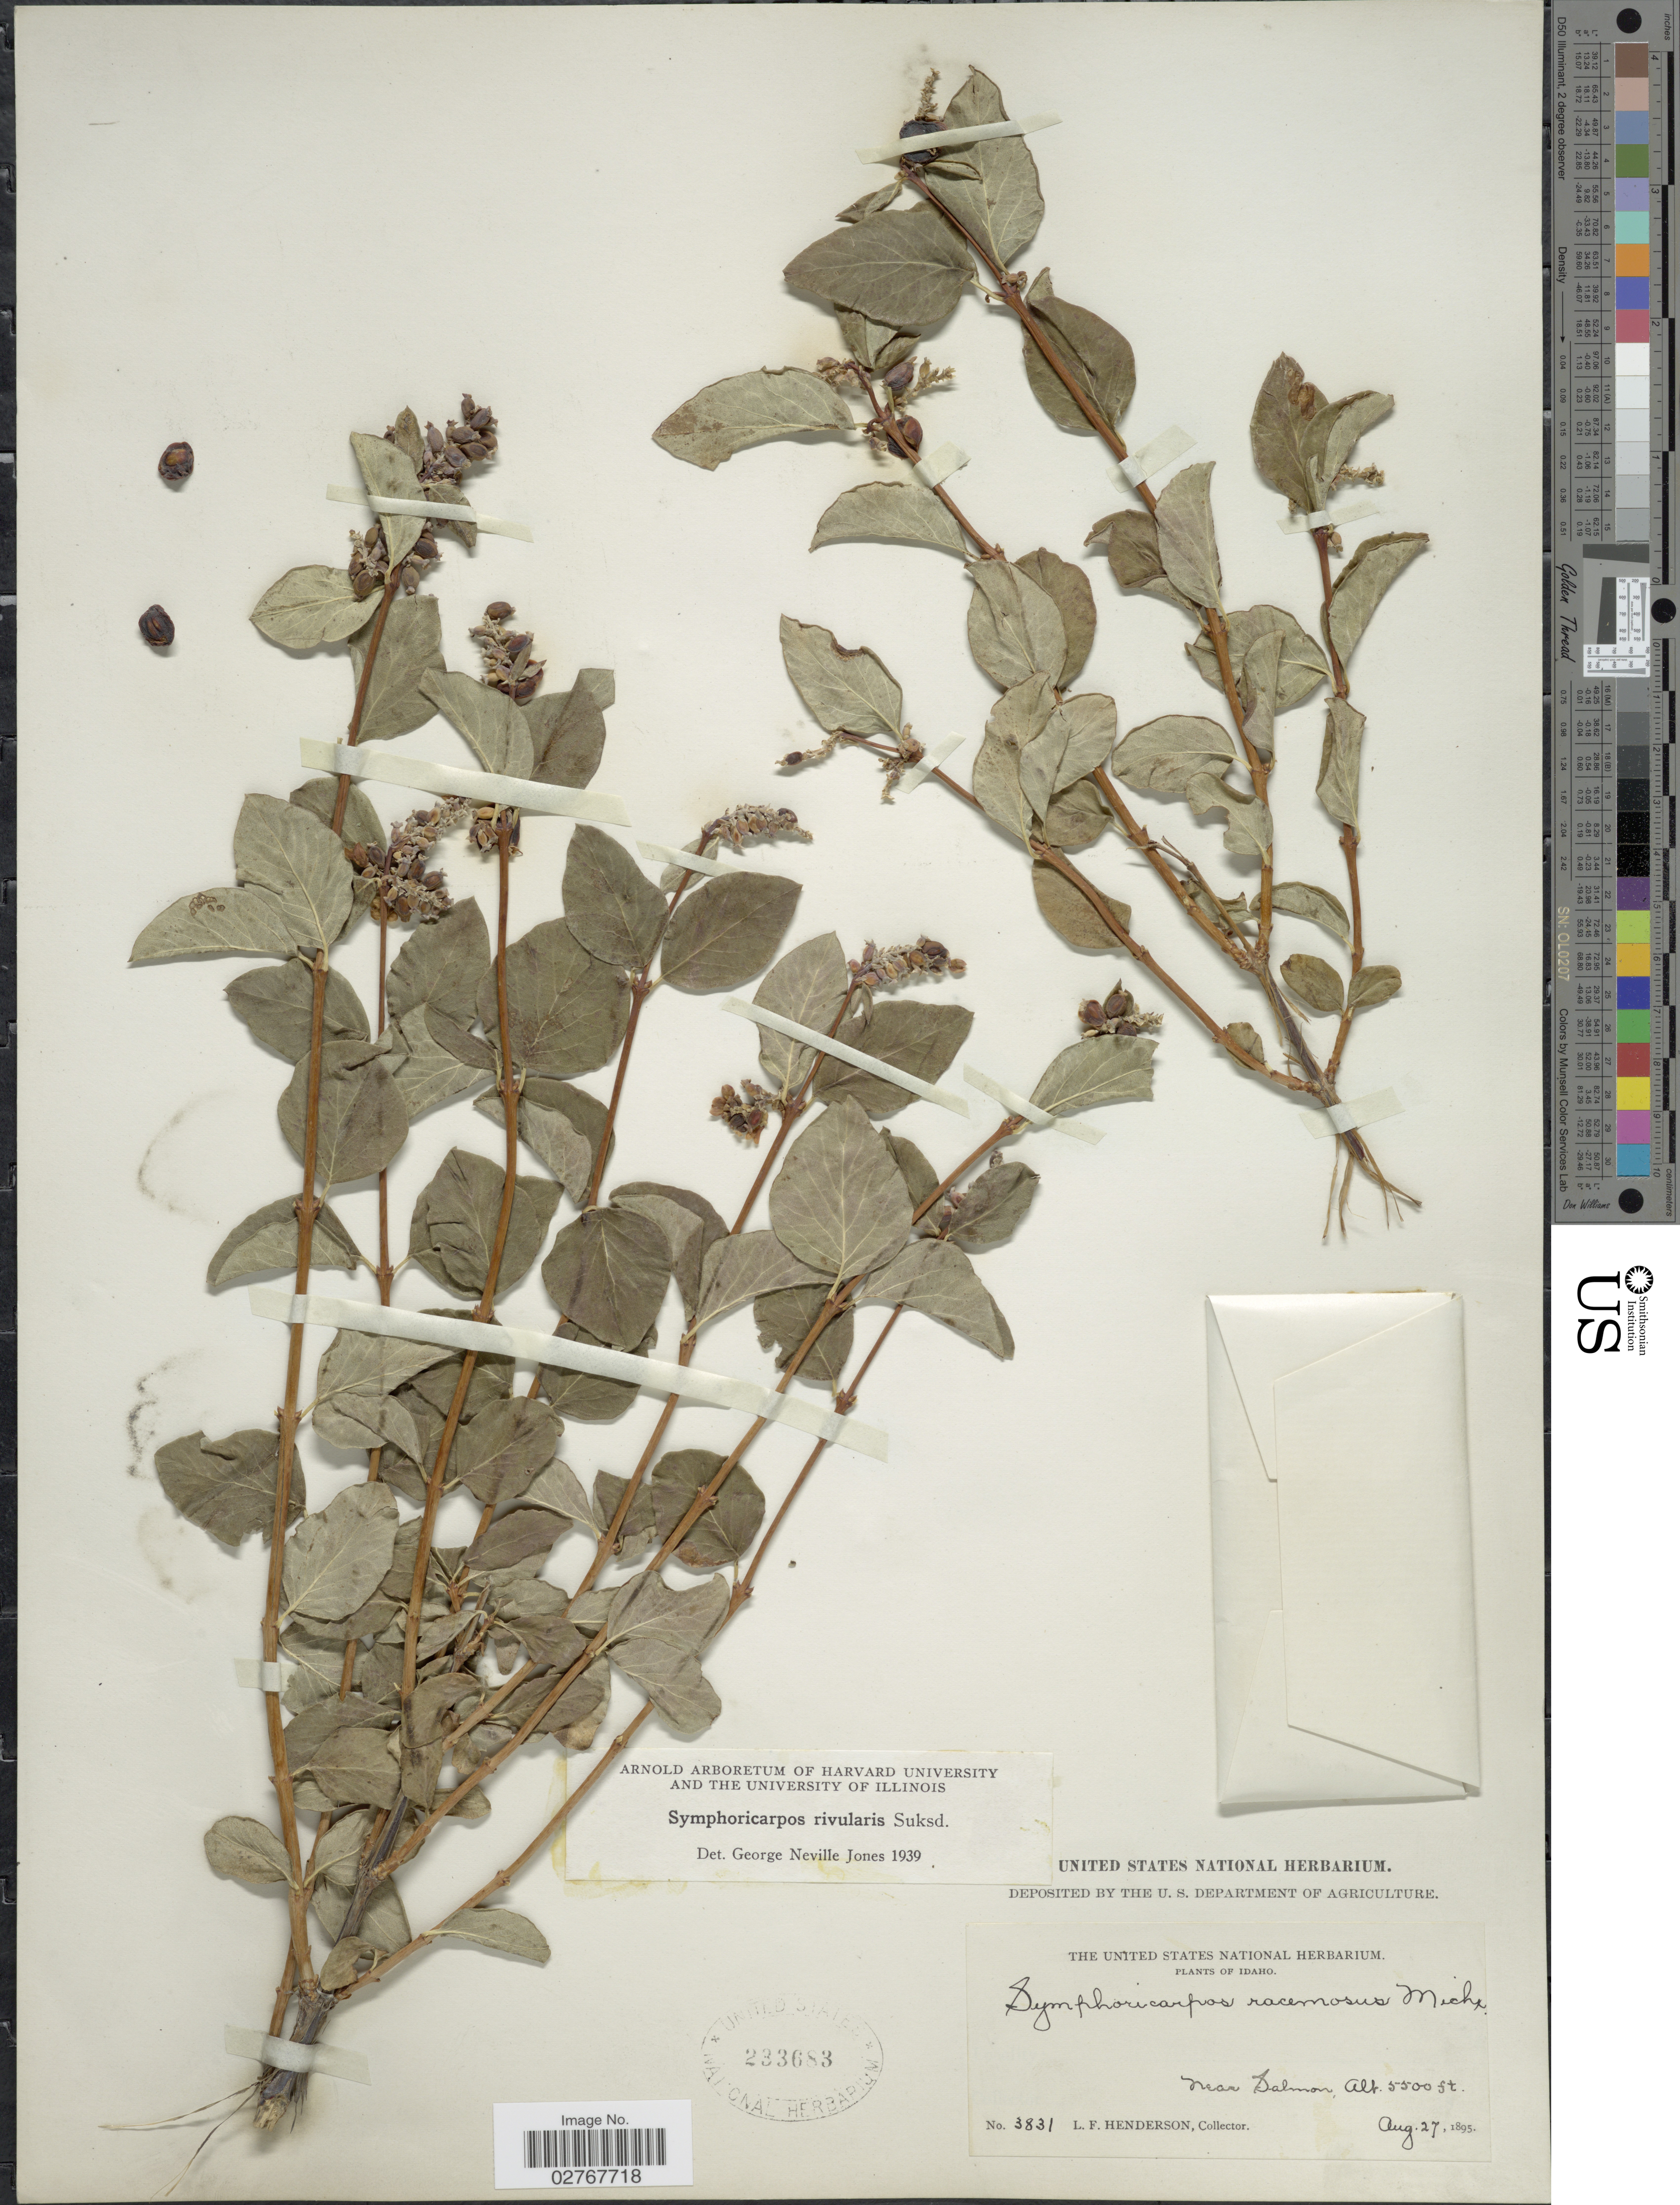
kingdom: Plantae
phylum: Tracheophyta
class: Magnoliopsida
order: Dipsacales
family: Caprifoliaceae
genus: Symphoricarpos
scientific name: Symphoricarpos rivularis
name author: Suksd.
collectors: L. Henderson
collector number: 3831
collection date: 1895-08-27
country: United States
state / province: Idaho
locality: Near Dalmon.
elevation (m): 1676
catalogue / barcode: US 233683